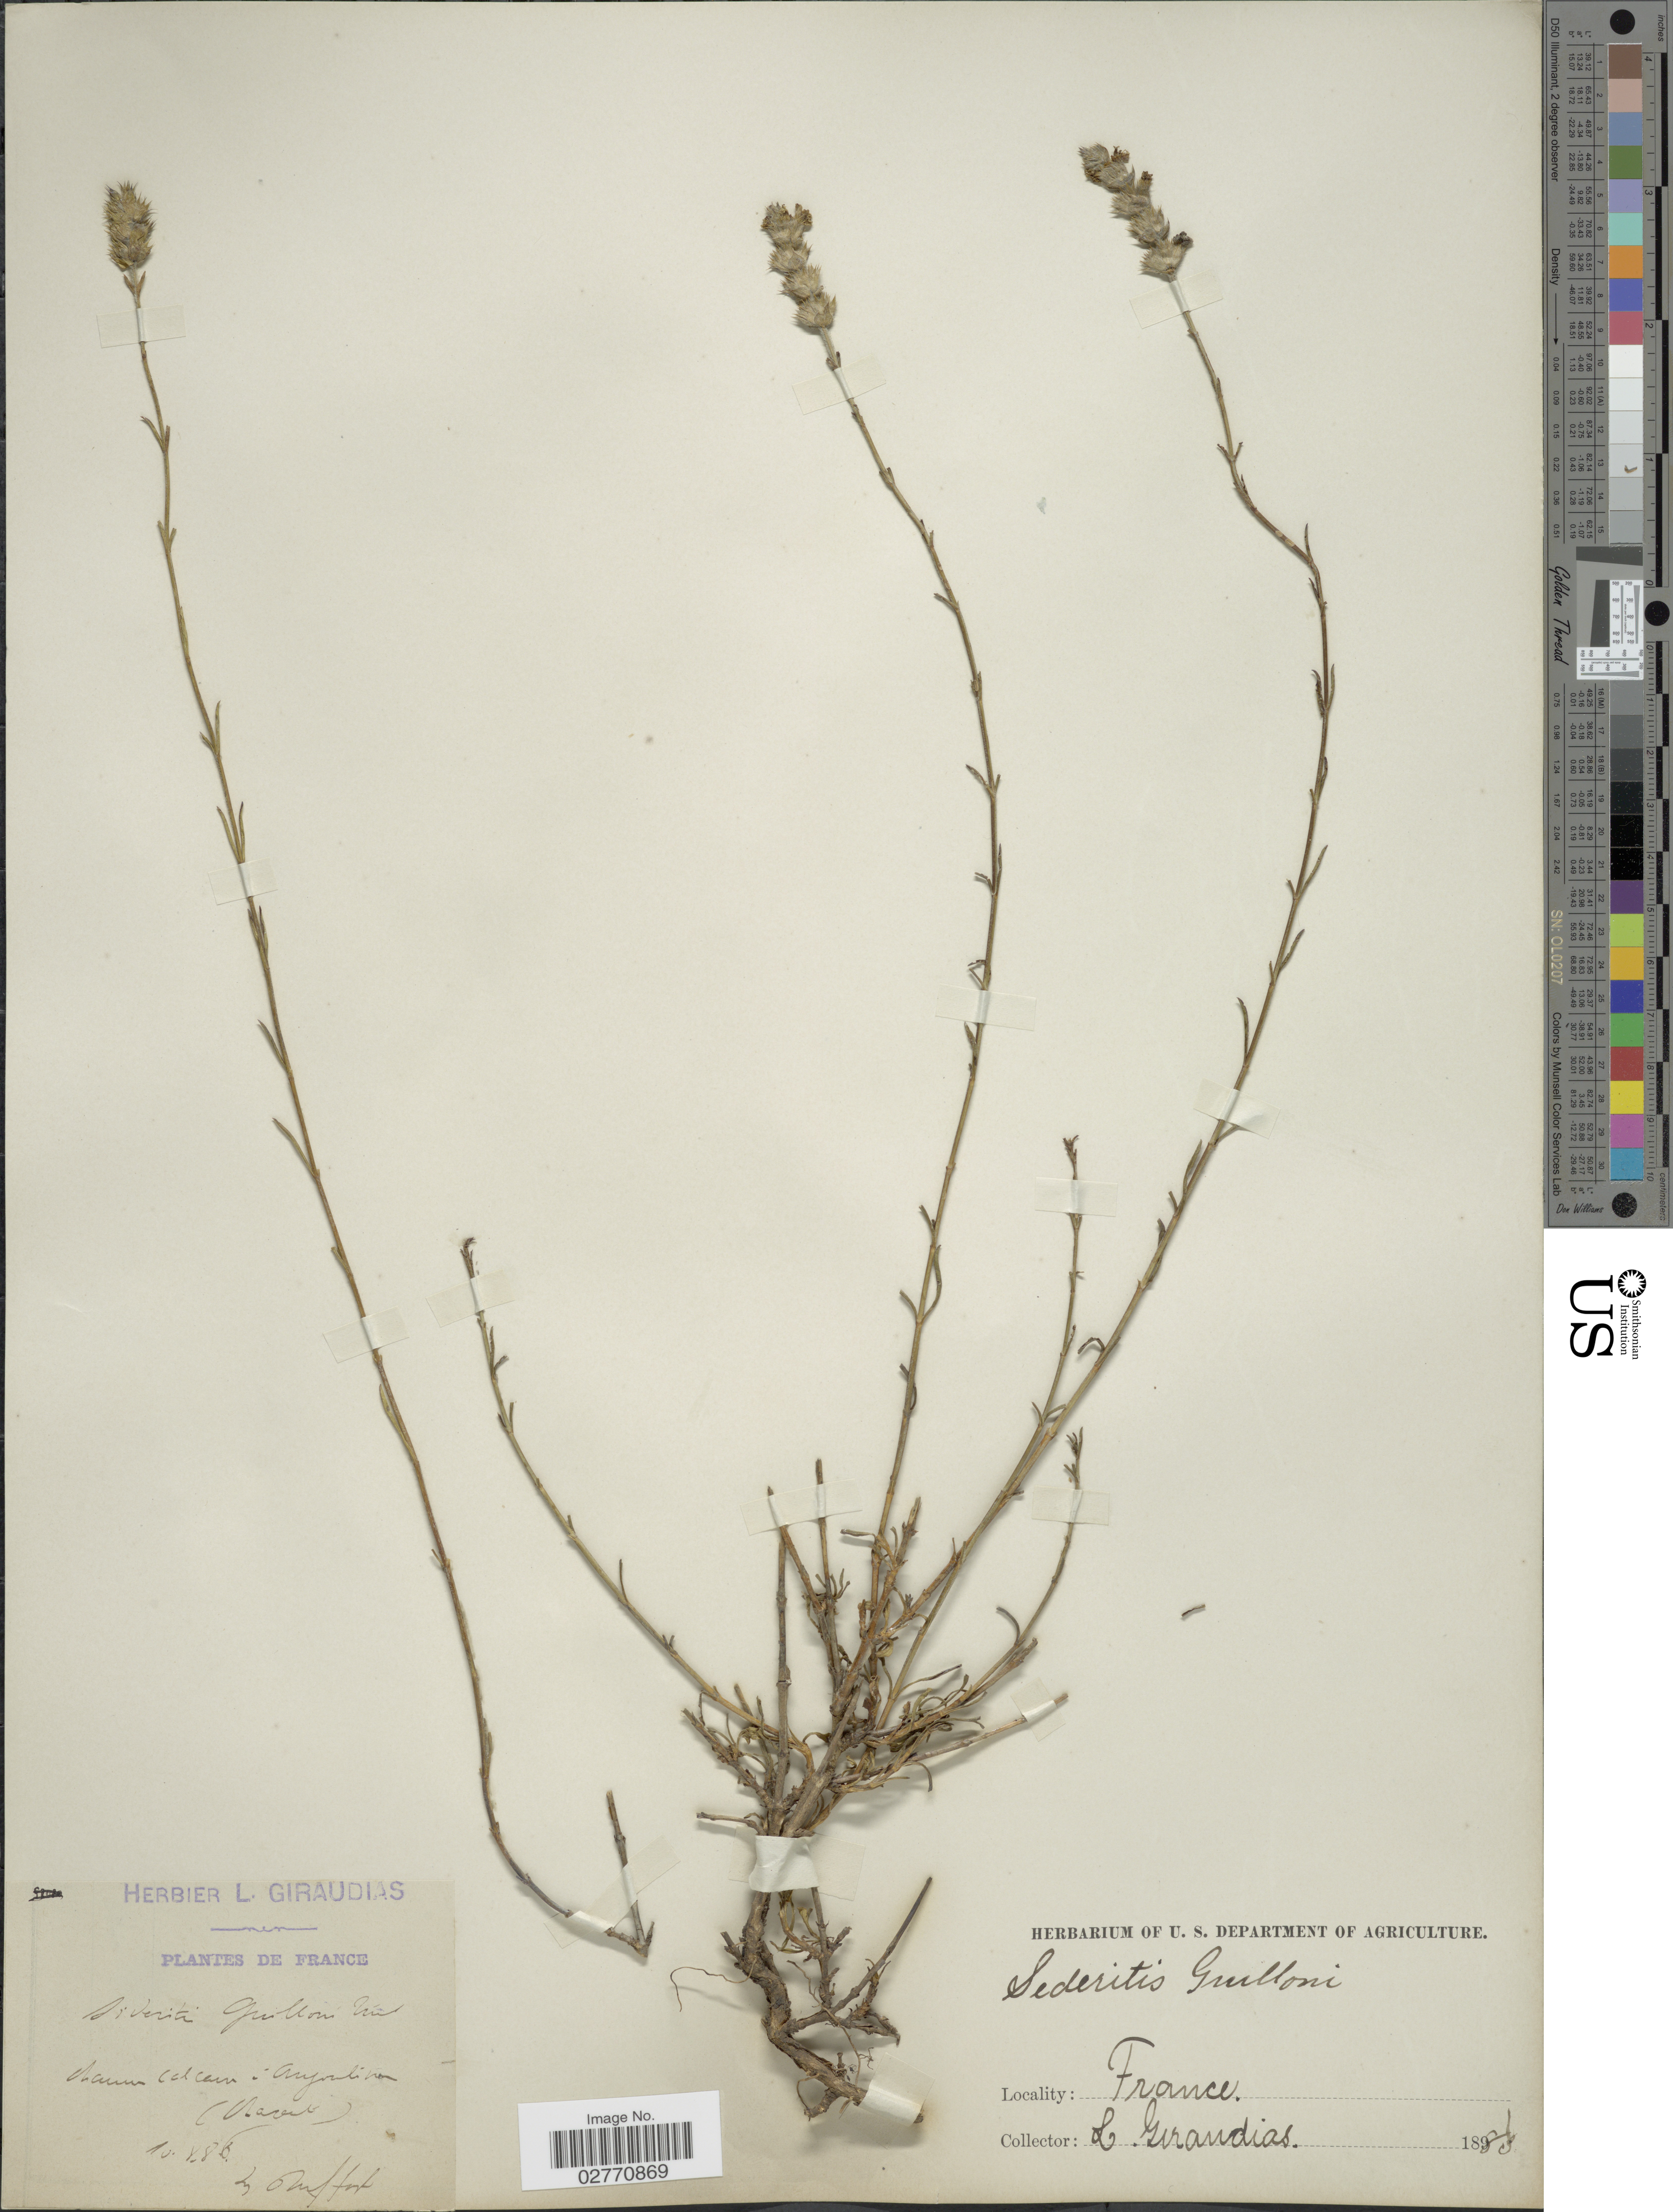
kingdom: Plantae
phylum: Tracheophyta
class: Magnoliopsida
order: Lamiales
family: Lamiaceae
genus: Sideritis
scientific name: Sideritis guillonii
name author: Timb.-Lagr.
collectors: L. Giraudias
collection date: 1888-05-10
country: France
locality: [illegible text] cal can[interpreted] Angolino (Navib)[interpreted].